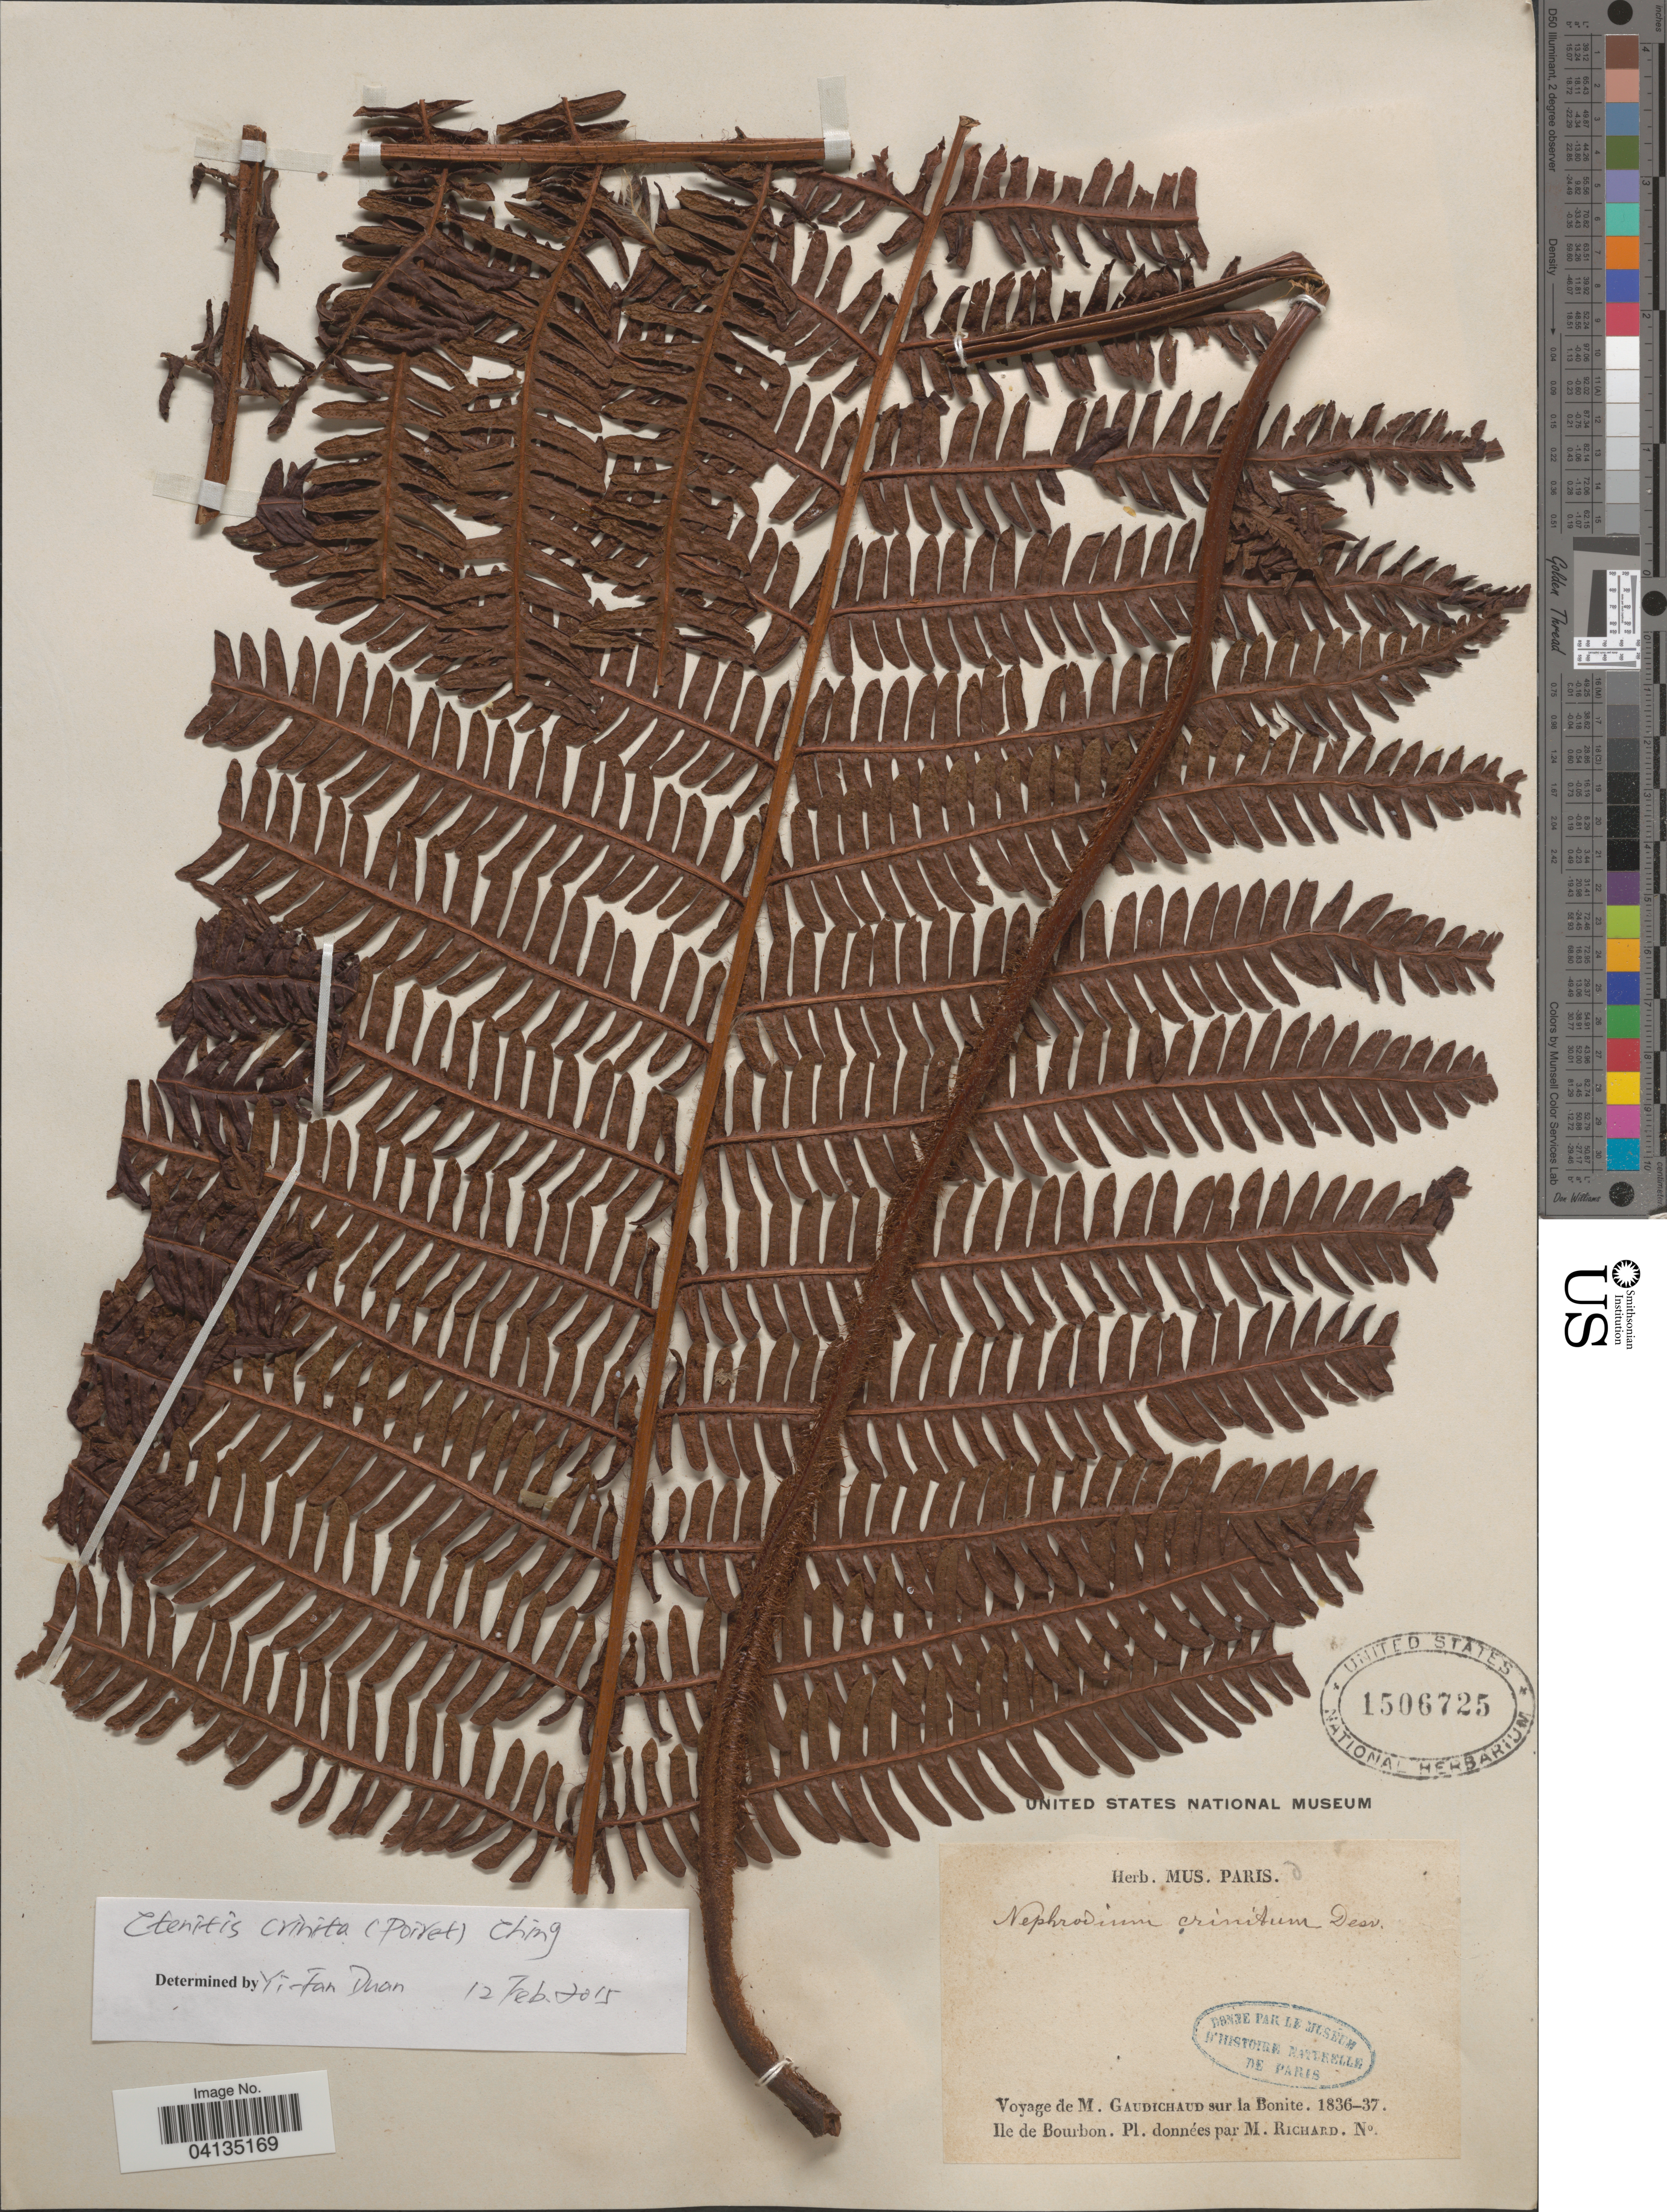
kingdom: Plantae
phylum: Tracheophyta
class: Polypodiopsida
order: Polypodiales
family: Dryopteridaceae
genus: Ctenitis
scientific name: Ctenitis crinita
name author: (Poir.) Ching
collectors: M. Gaudichaud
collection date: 1836/1837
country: Réunion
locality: La Bonite. Ile de Bourbon.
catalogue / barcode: US 1506725